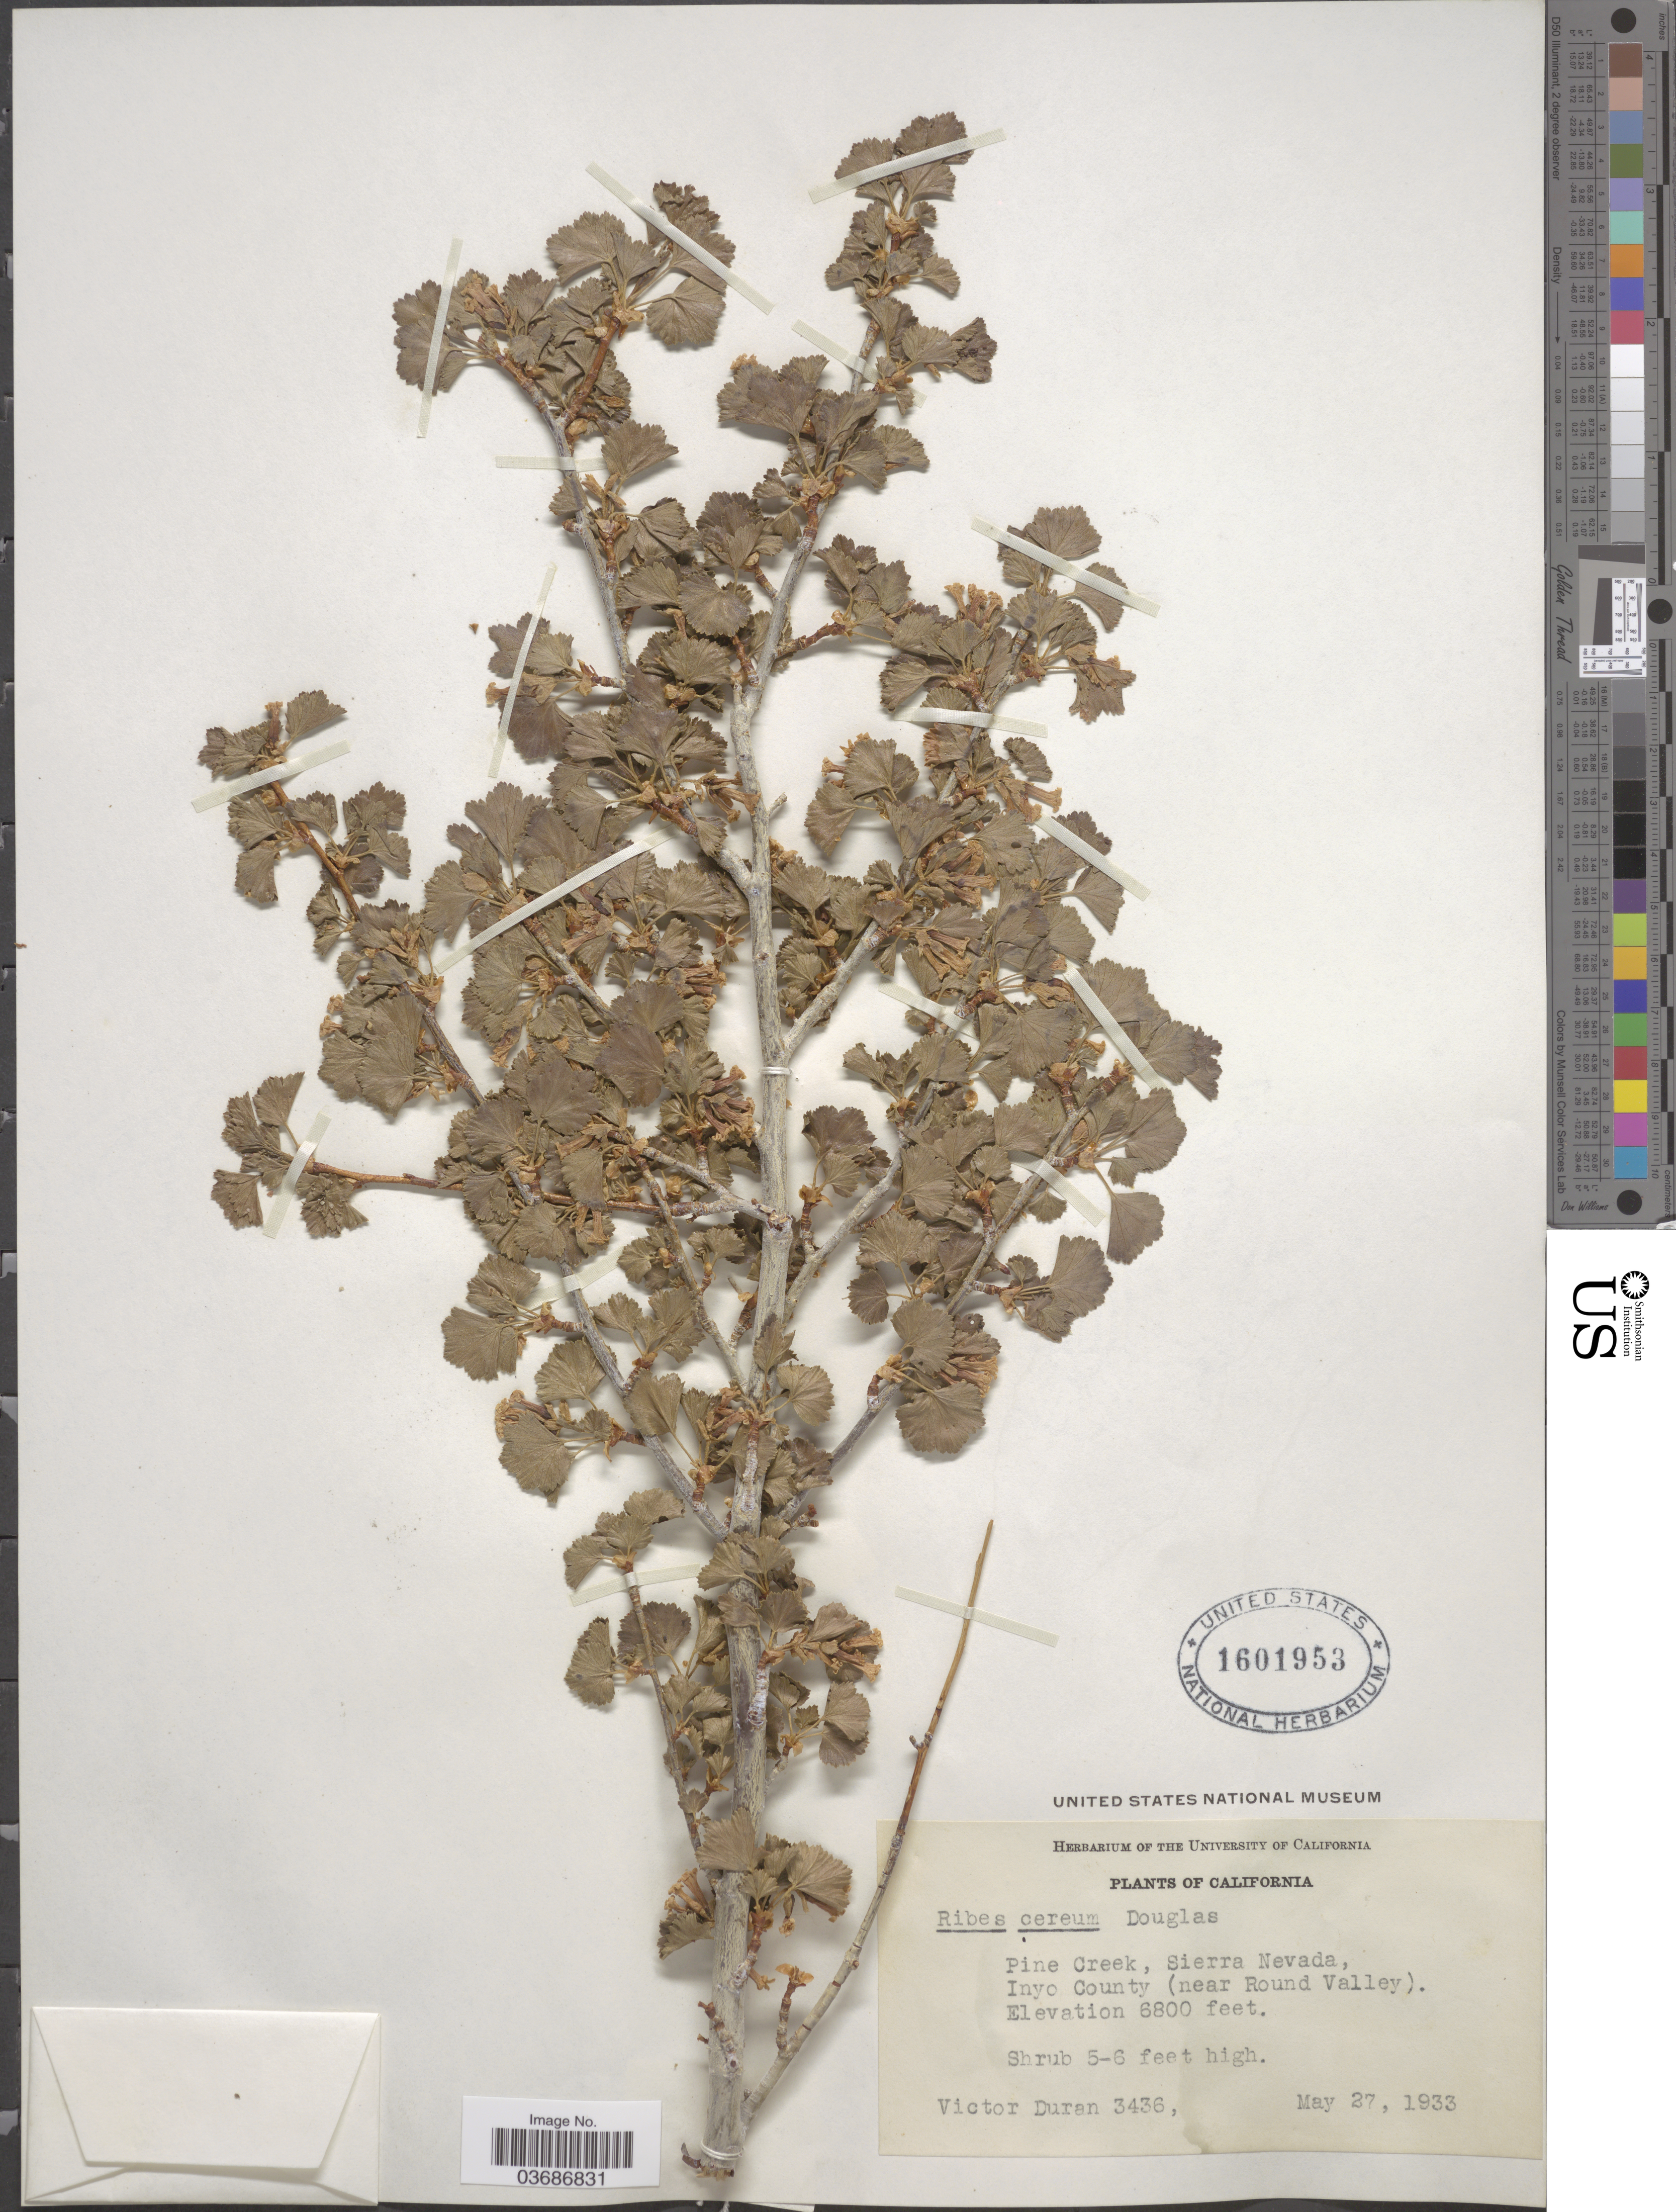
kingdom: Plantae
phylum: Tracheophyta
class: Magnoliopsida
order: Saxifragales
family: Grossulariaceae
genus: Ribes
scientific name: Ribes cereum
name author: Douglas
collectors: V. Duran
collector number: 3436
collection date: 1933-05-27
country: United States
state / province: California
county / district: Inyo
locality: Pine Creek, Sierra Nevada, Inyo County (near Round Valley).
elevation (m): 2073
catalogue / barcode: US 1601953